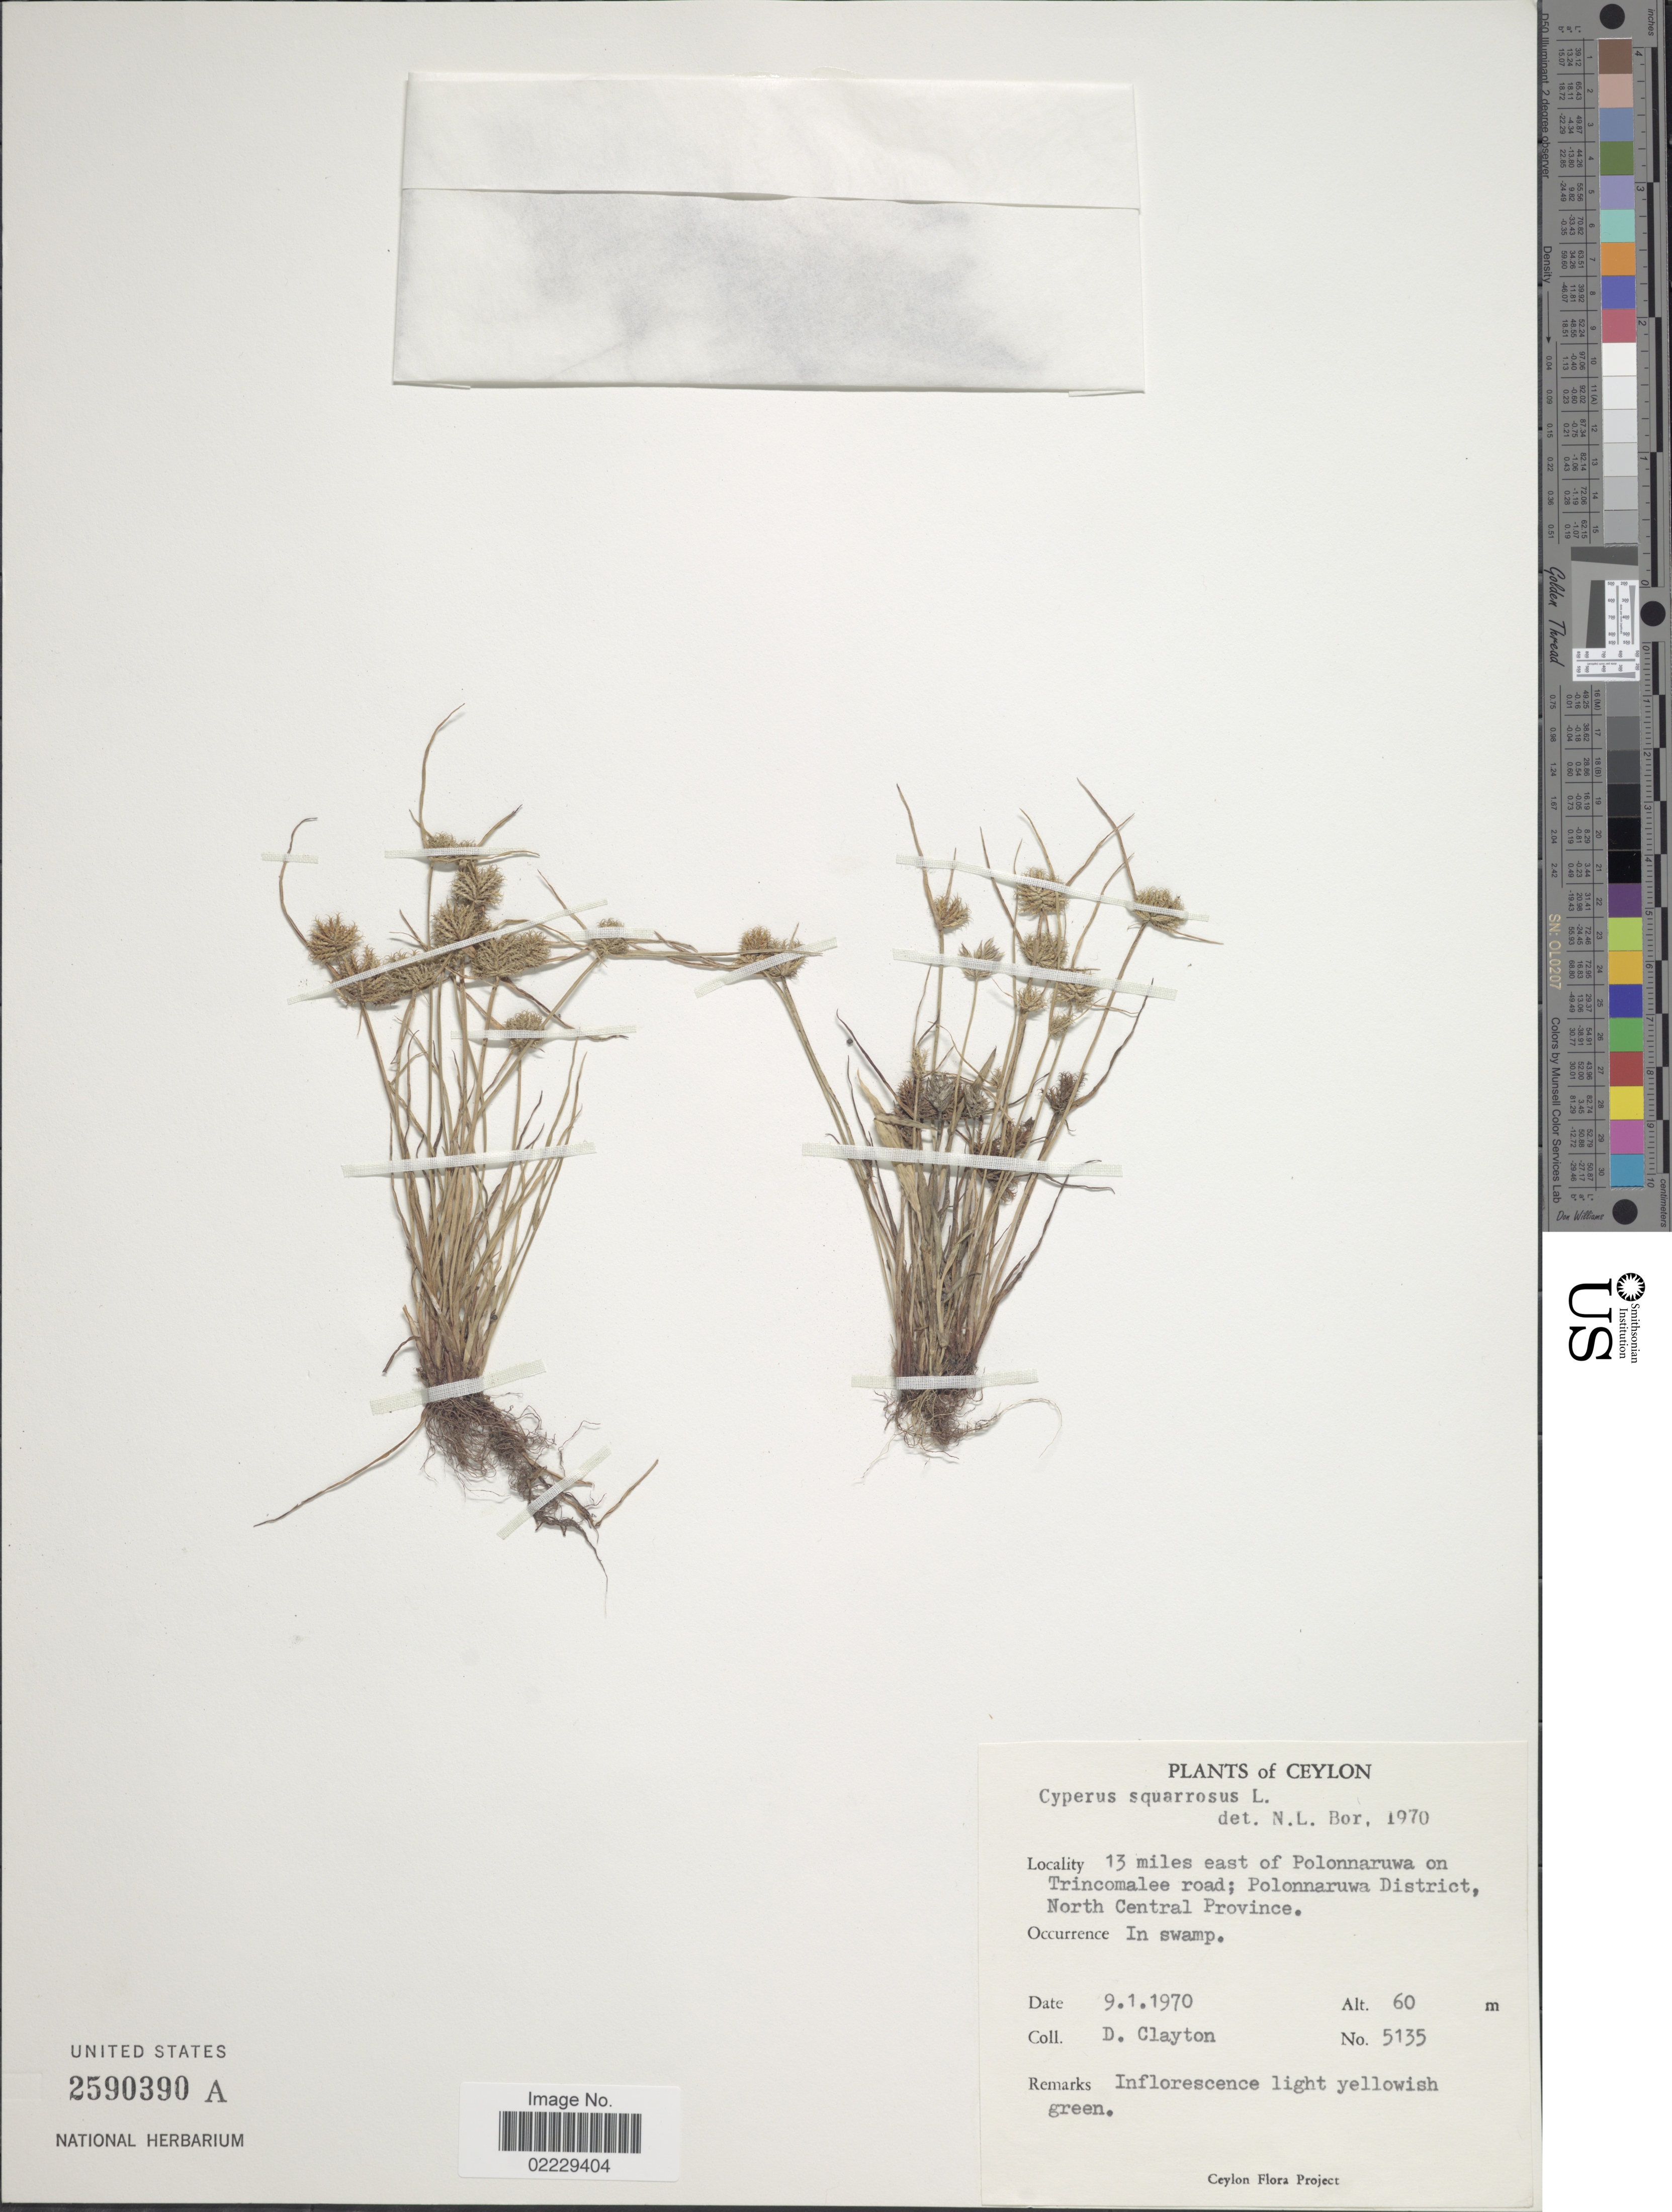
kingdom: Plantae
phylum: Tracheophyta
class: Liliopsida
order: Poales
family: Cyperaceae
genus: Cyperus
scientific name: Cyperus squarrosus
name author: L.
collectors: D. Clayton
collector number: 5135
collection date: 1970-01-09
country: Sri Lanka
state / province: North Central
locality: Ceylon, 13 miles east of Polonnaruwa on Trincomalee road; Polonnaruwa District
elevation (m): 60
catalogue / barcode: US 2590390A